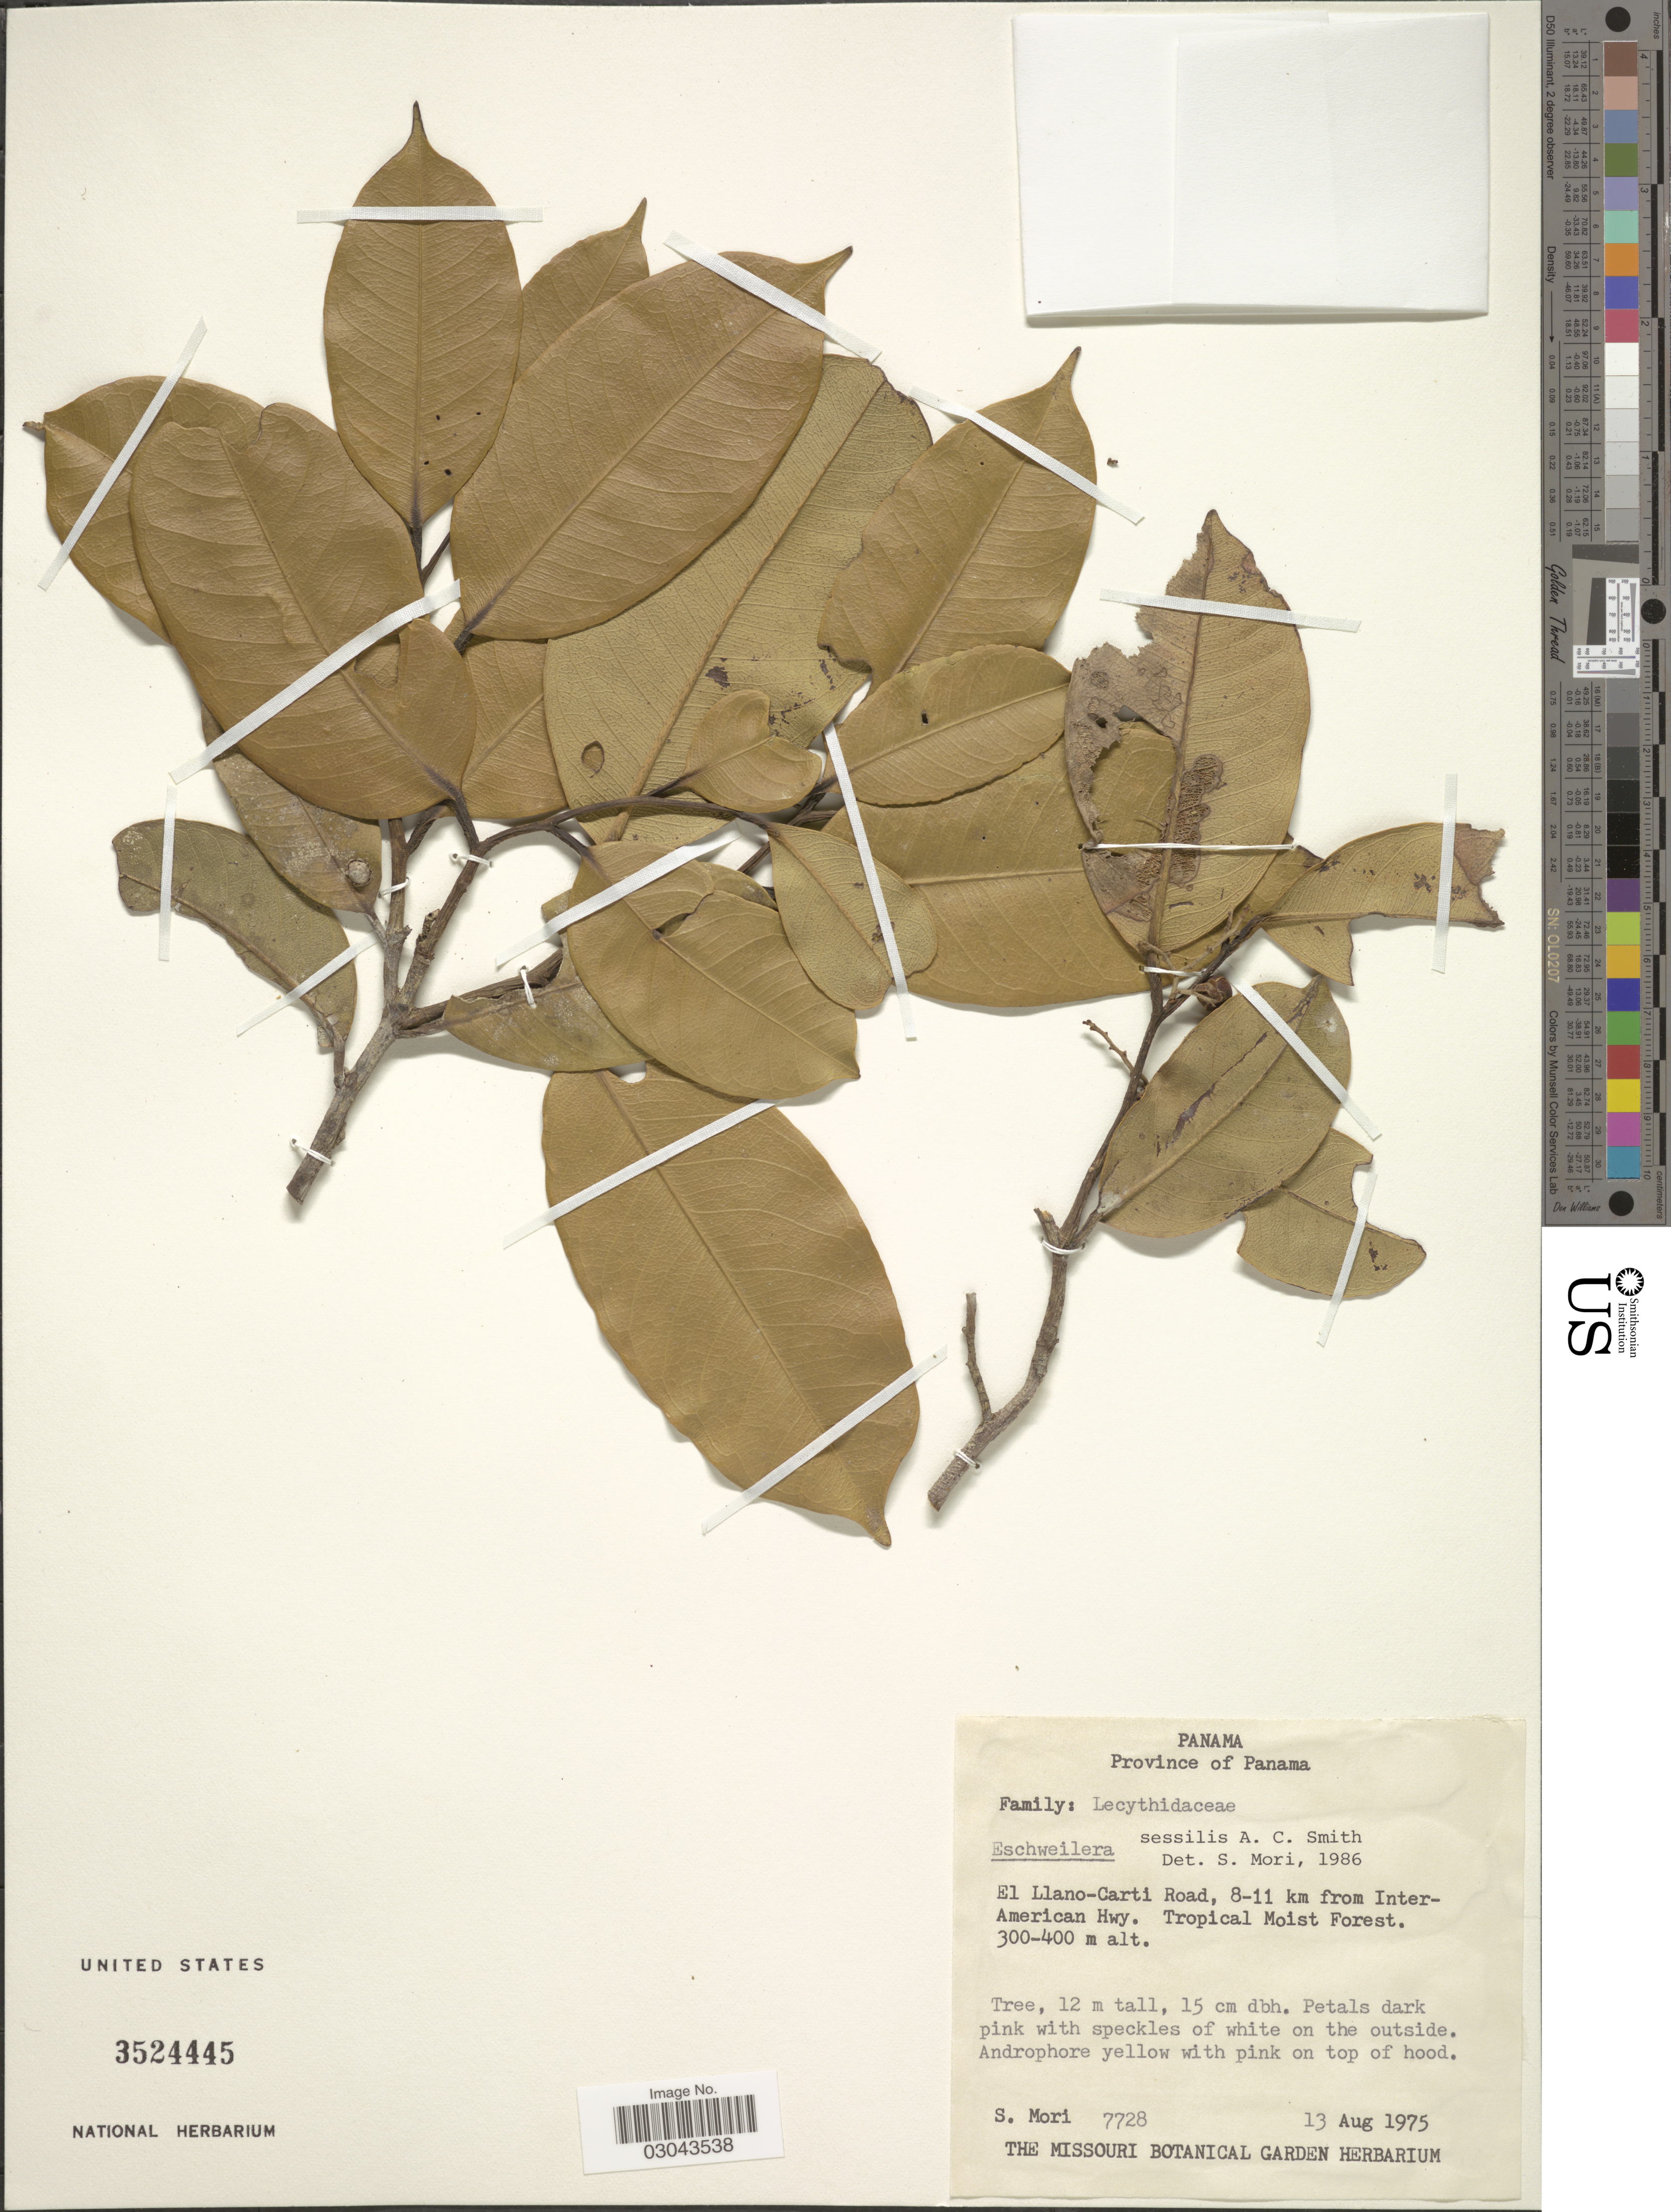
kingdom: Plantae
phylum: Tracheophyta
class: Magnoliopsida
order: Ericales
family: Lecythidaceae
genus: Eschweilera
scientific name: Eschweilera sessilis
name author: A.C. Sm.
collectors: S. Mori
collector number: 7728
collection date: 1975-08-13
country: Panama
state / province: Panamá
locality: El Llano-Carti Road, 8-11 km from Inter-American Hwy.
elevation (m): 300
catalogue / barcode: US 3524445